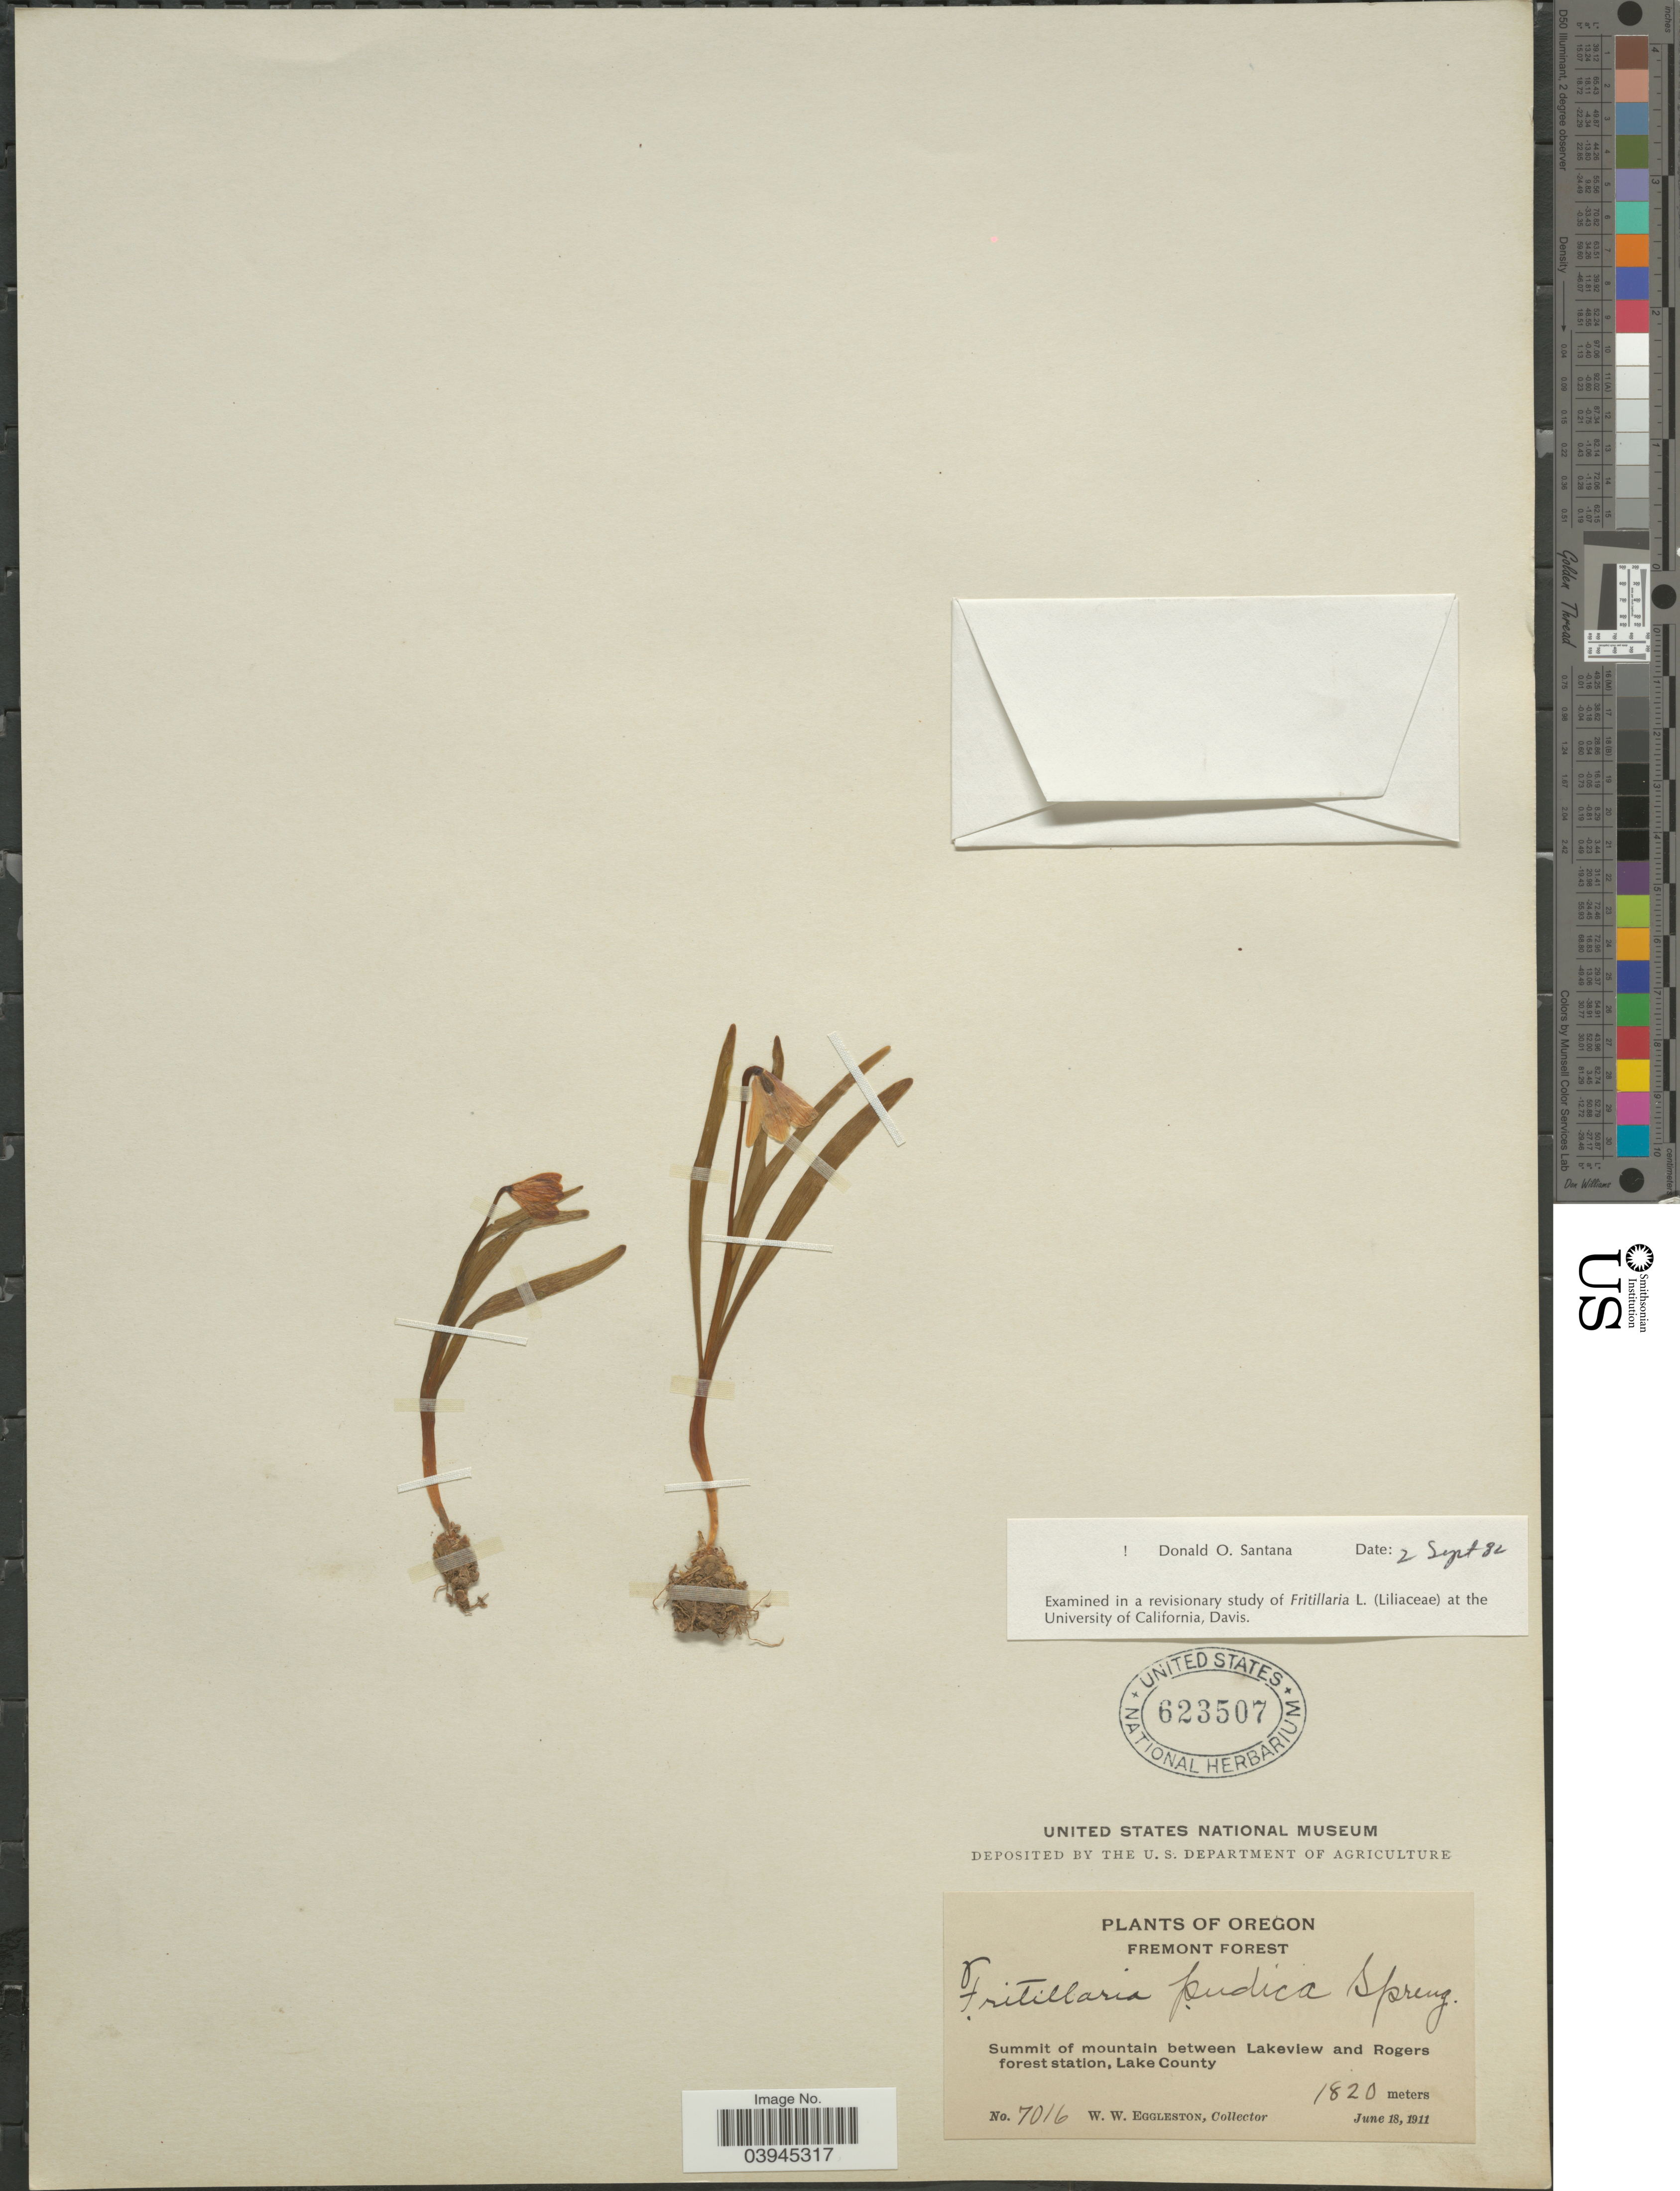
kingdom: Plantae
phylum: Tracheophyta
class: Liliopsida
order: Liliales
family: Liliaceae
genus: Fritillaria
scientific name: Fritillaria pudica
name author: (Pursh) Spreng.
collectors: W. W. Eggleston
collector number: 7016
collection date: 1911-06-18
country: United States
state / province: Oregon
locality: Fremont Forest. Summit of mountain between Lakeview and Rogers forest station, Lake County.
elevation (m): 1820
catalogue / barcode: US 623507